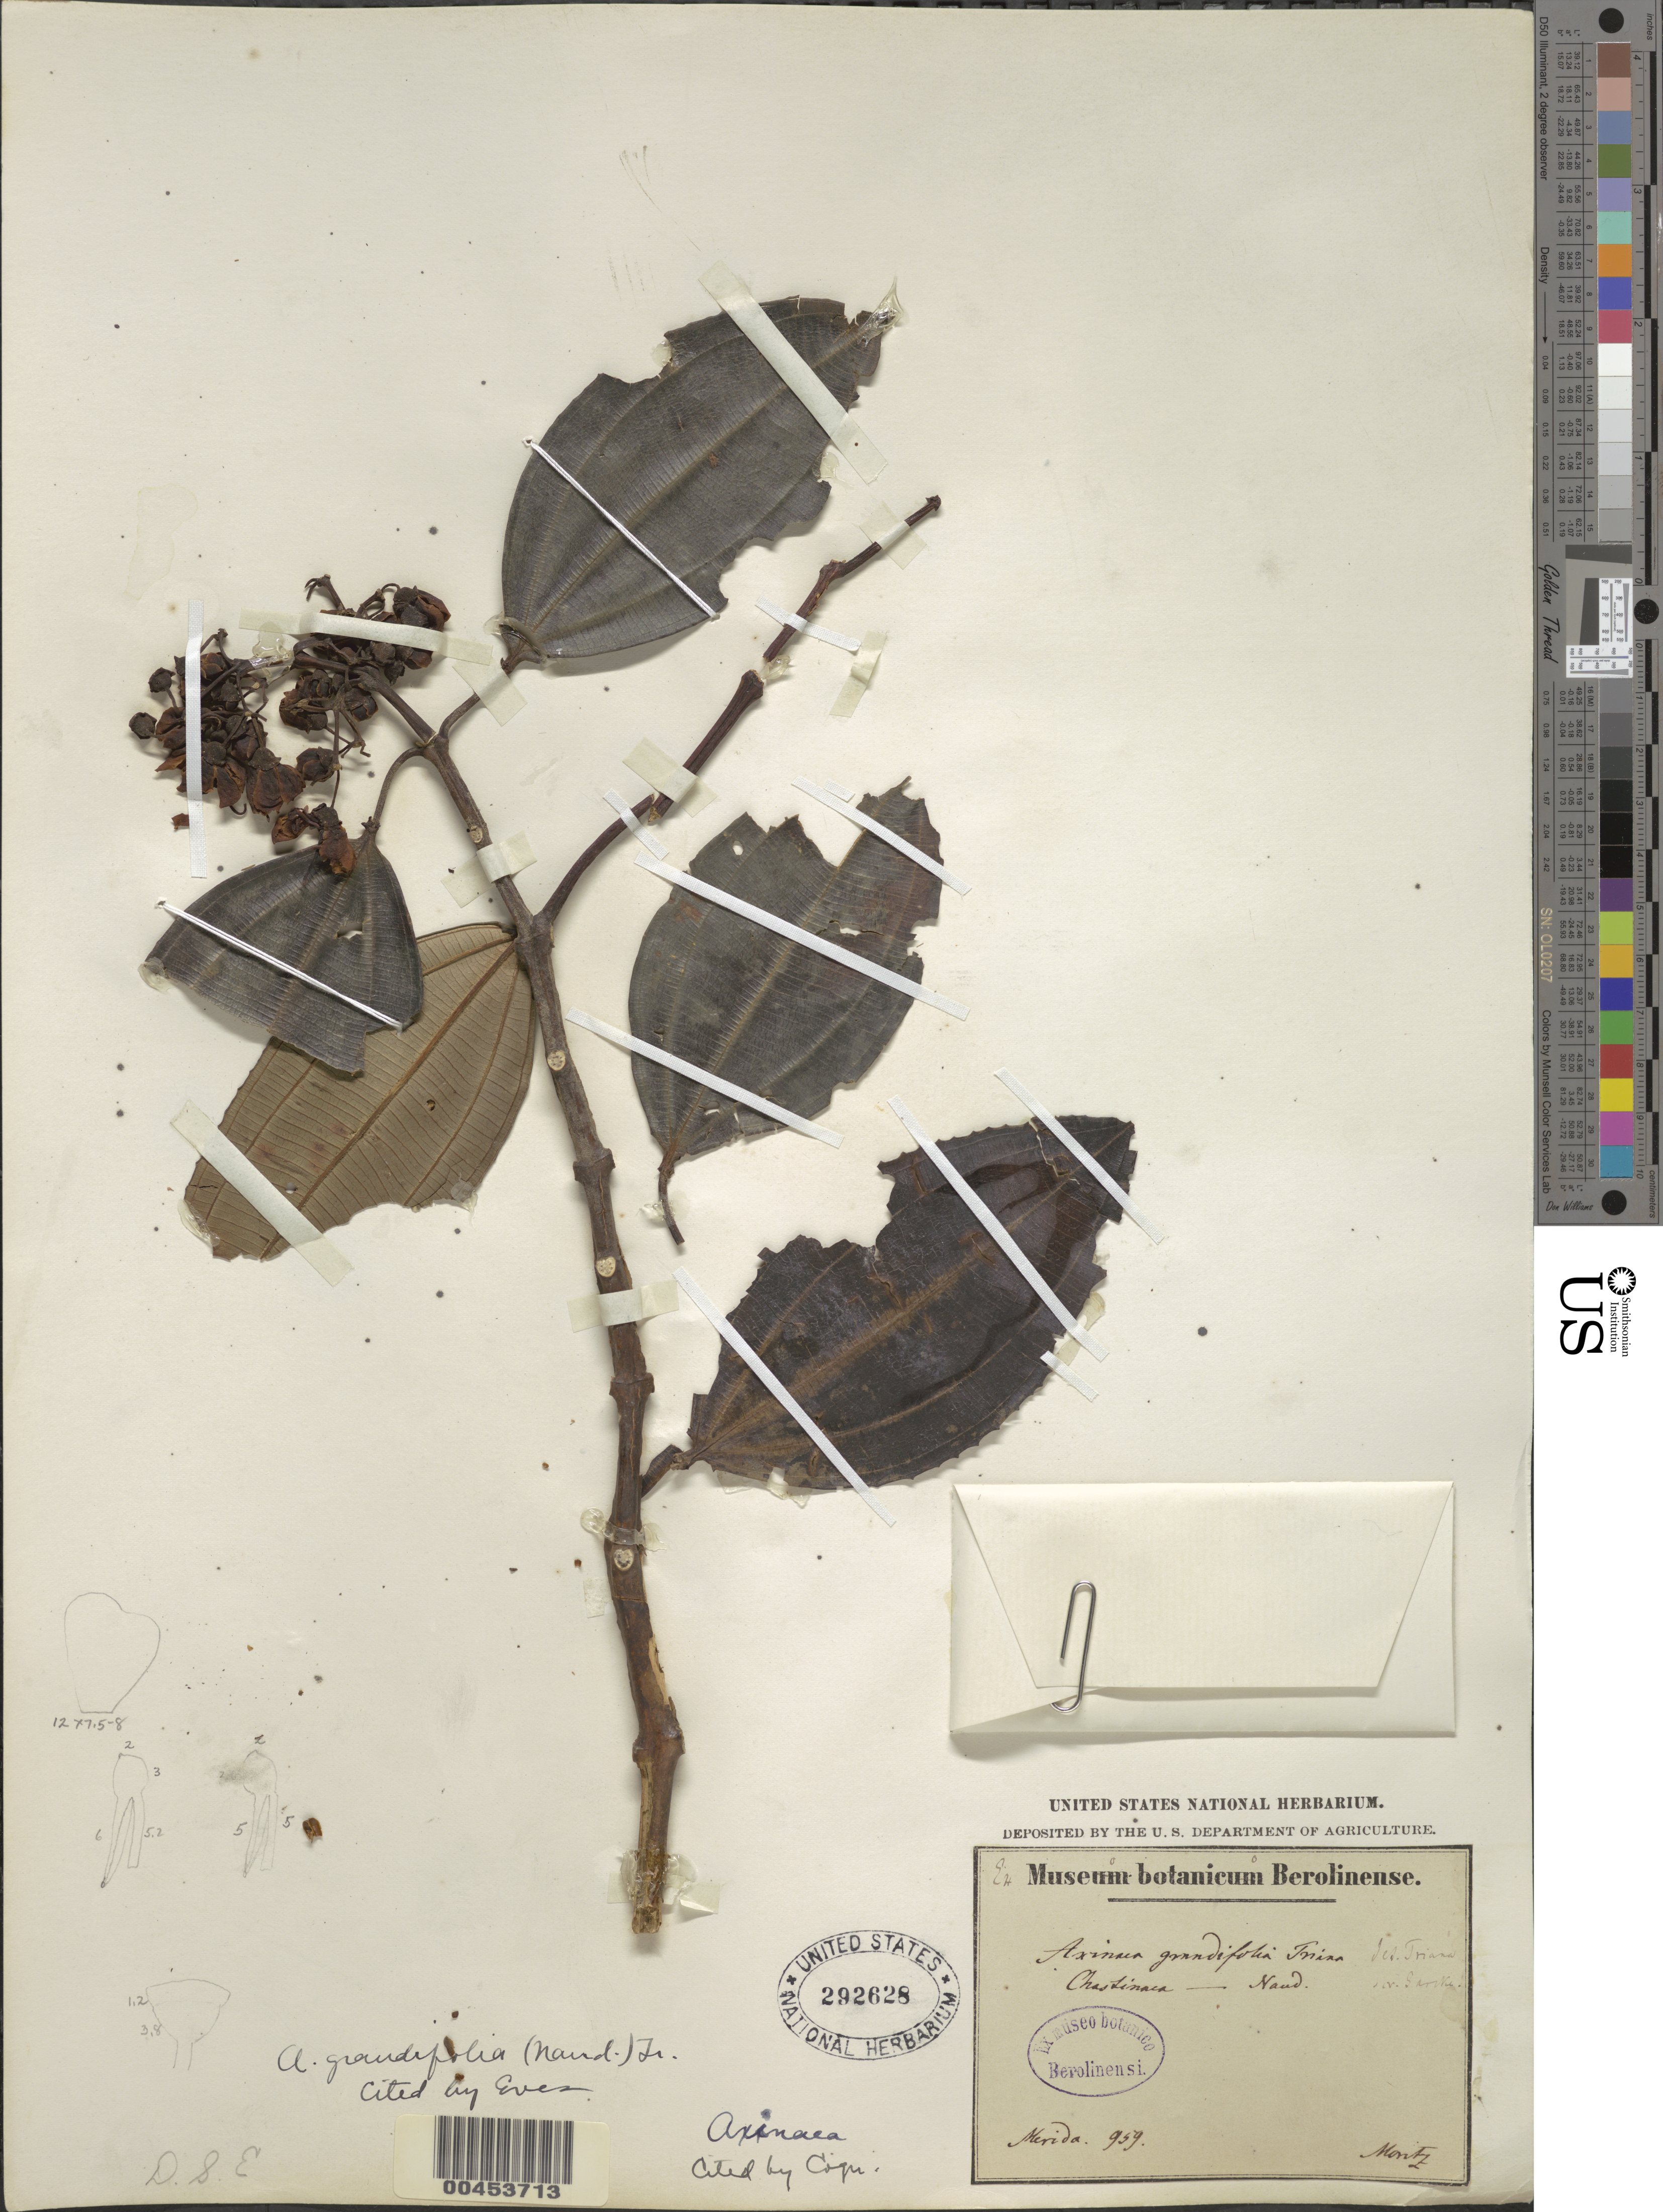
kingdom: Plantae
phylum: Tracheophyta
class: Magnoliopsida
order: Myrtales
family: Melastomataceae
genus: Axinaea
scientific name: Axinaea grandifolia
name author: (Naudin) Triana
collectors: J. W. Moritz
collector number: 959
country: Venezuela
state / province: Mérida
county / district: Libertador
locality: Mérida Merida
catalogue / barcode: US 292628